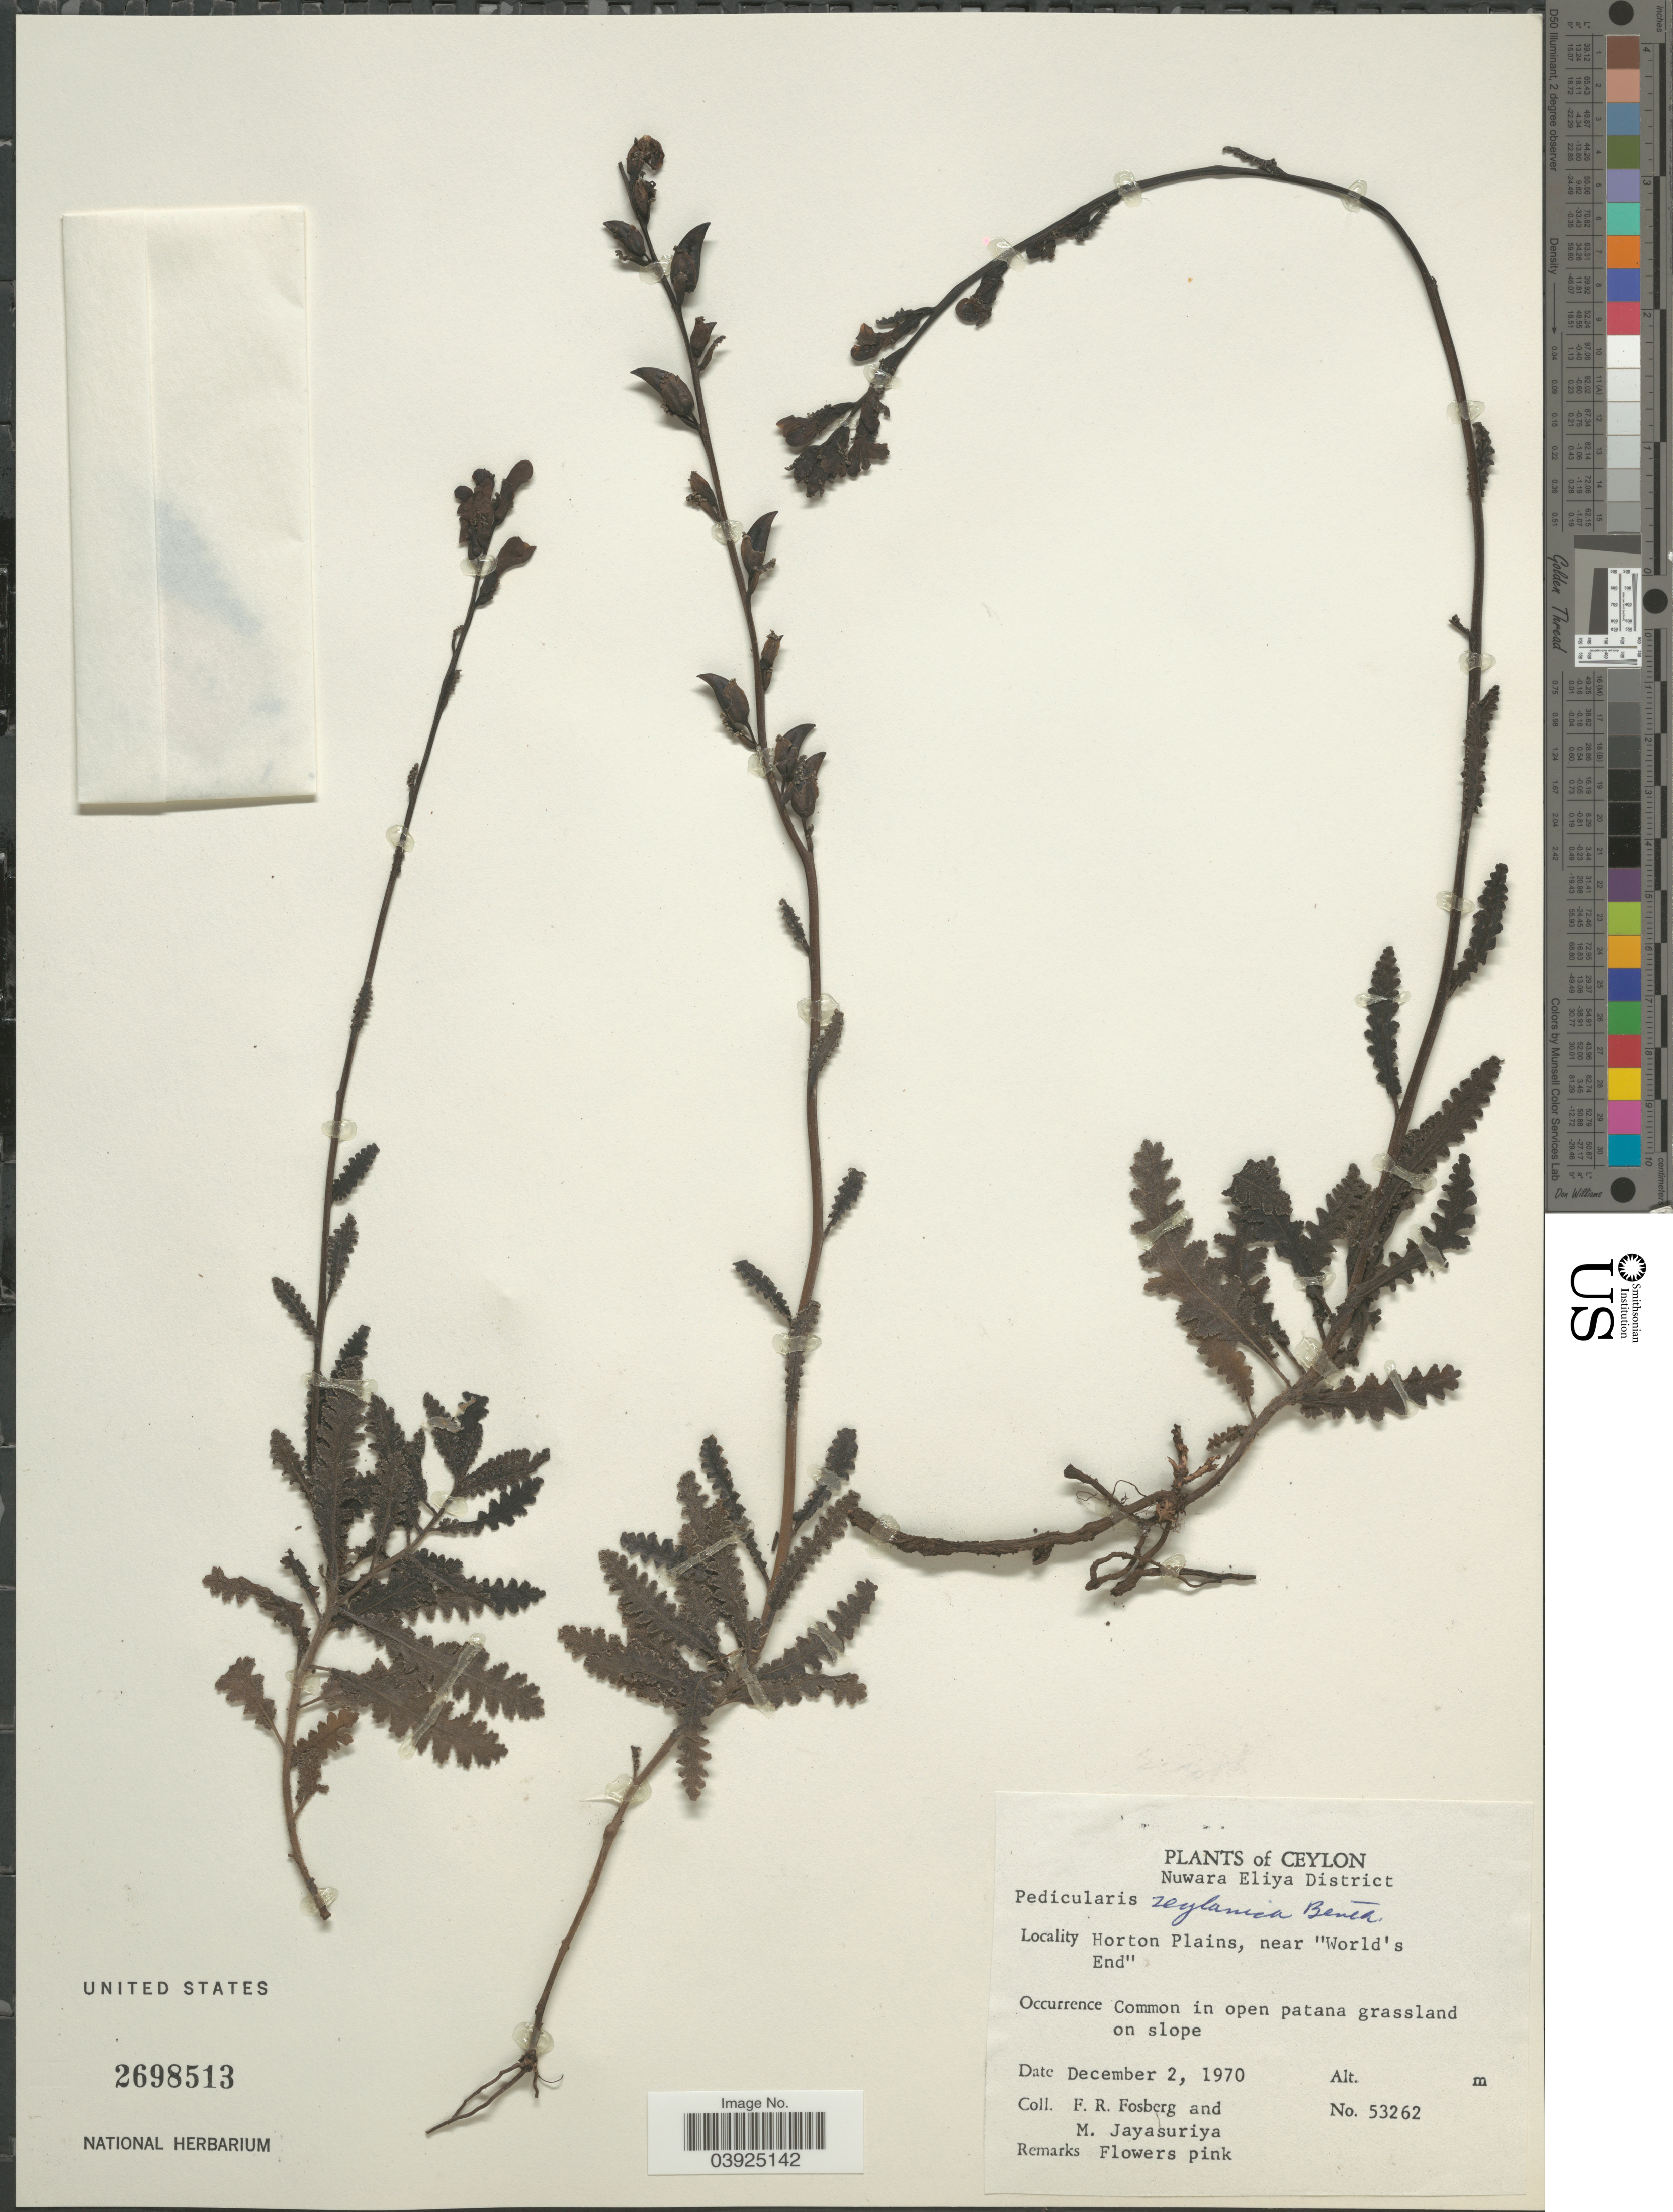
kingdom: Plantae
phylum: Tracheophyta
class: Magnoliopsida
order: Lamiales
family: Orobanchaceae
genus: Pedicularis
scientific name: Pedicularis zeylanica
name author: Benth.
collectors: F. R. Fosberg & M. Jayasuriya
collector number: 53262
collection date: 1970-12-02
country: Sri Lanka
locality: Ceylon. Nuwara Eliya District. Horton Plains, near "World's End".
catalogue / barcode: US 2698513